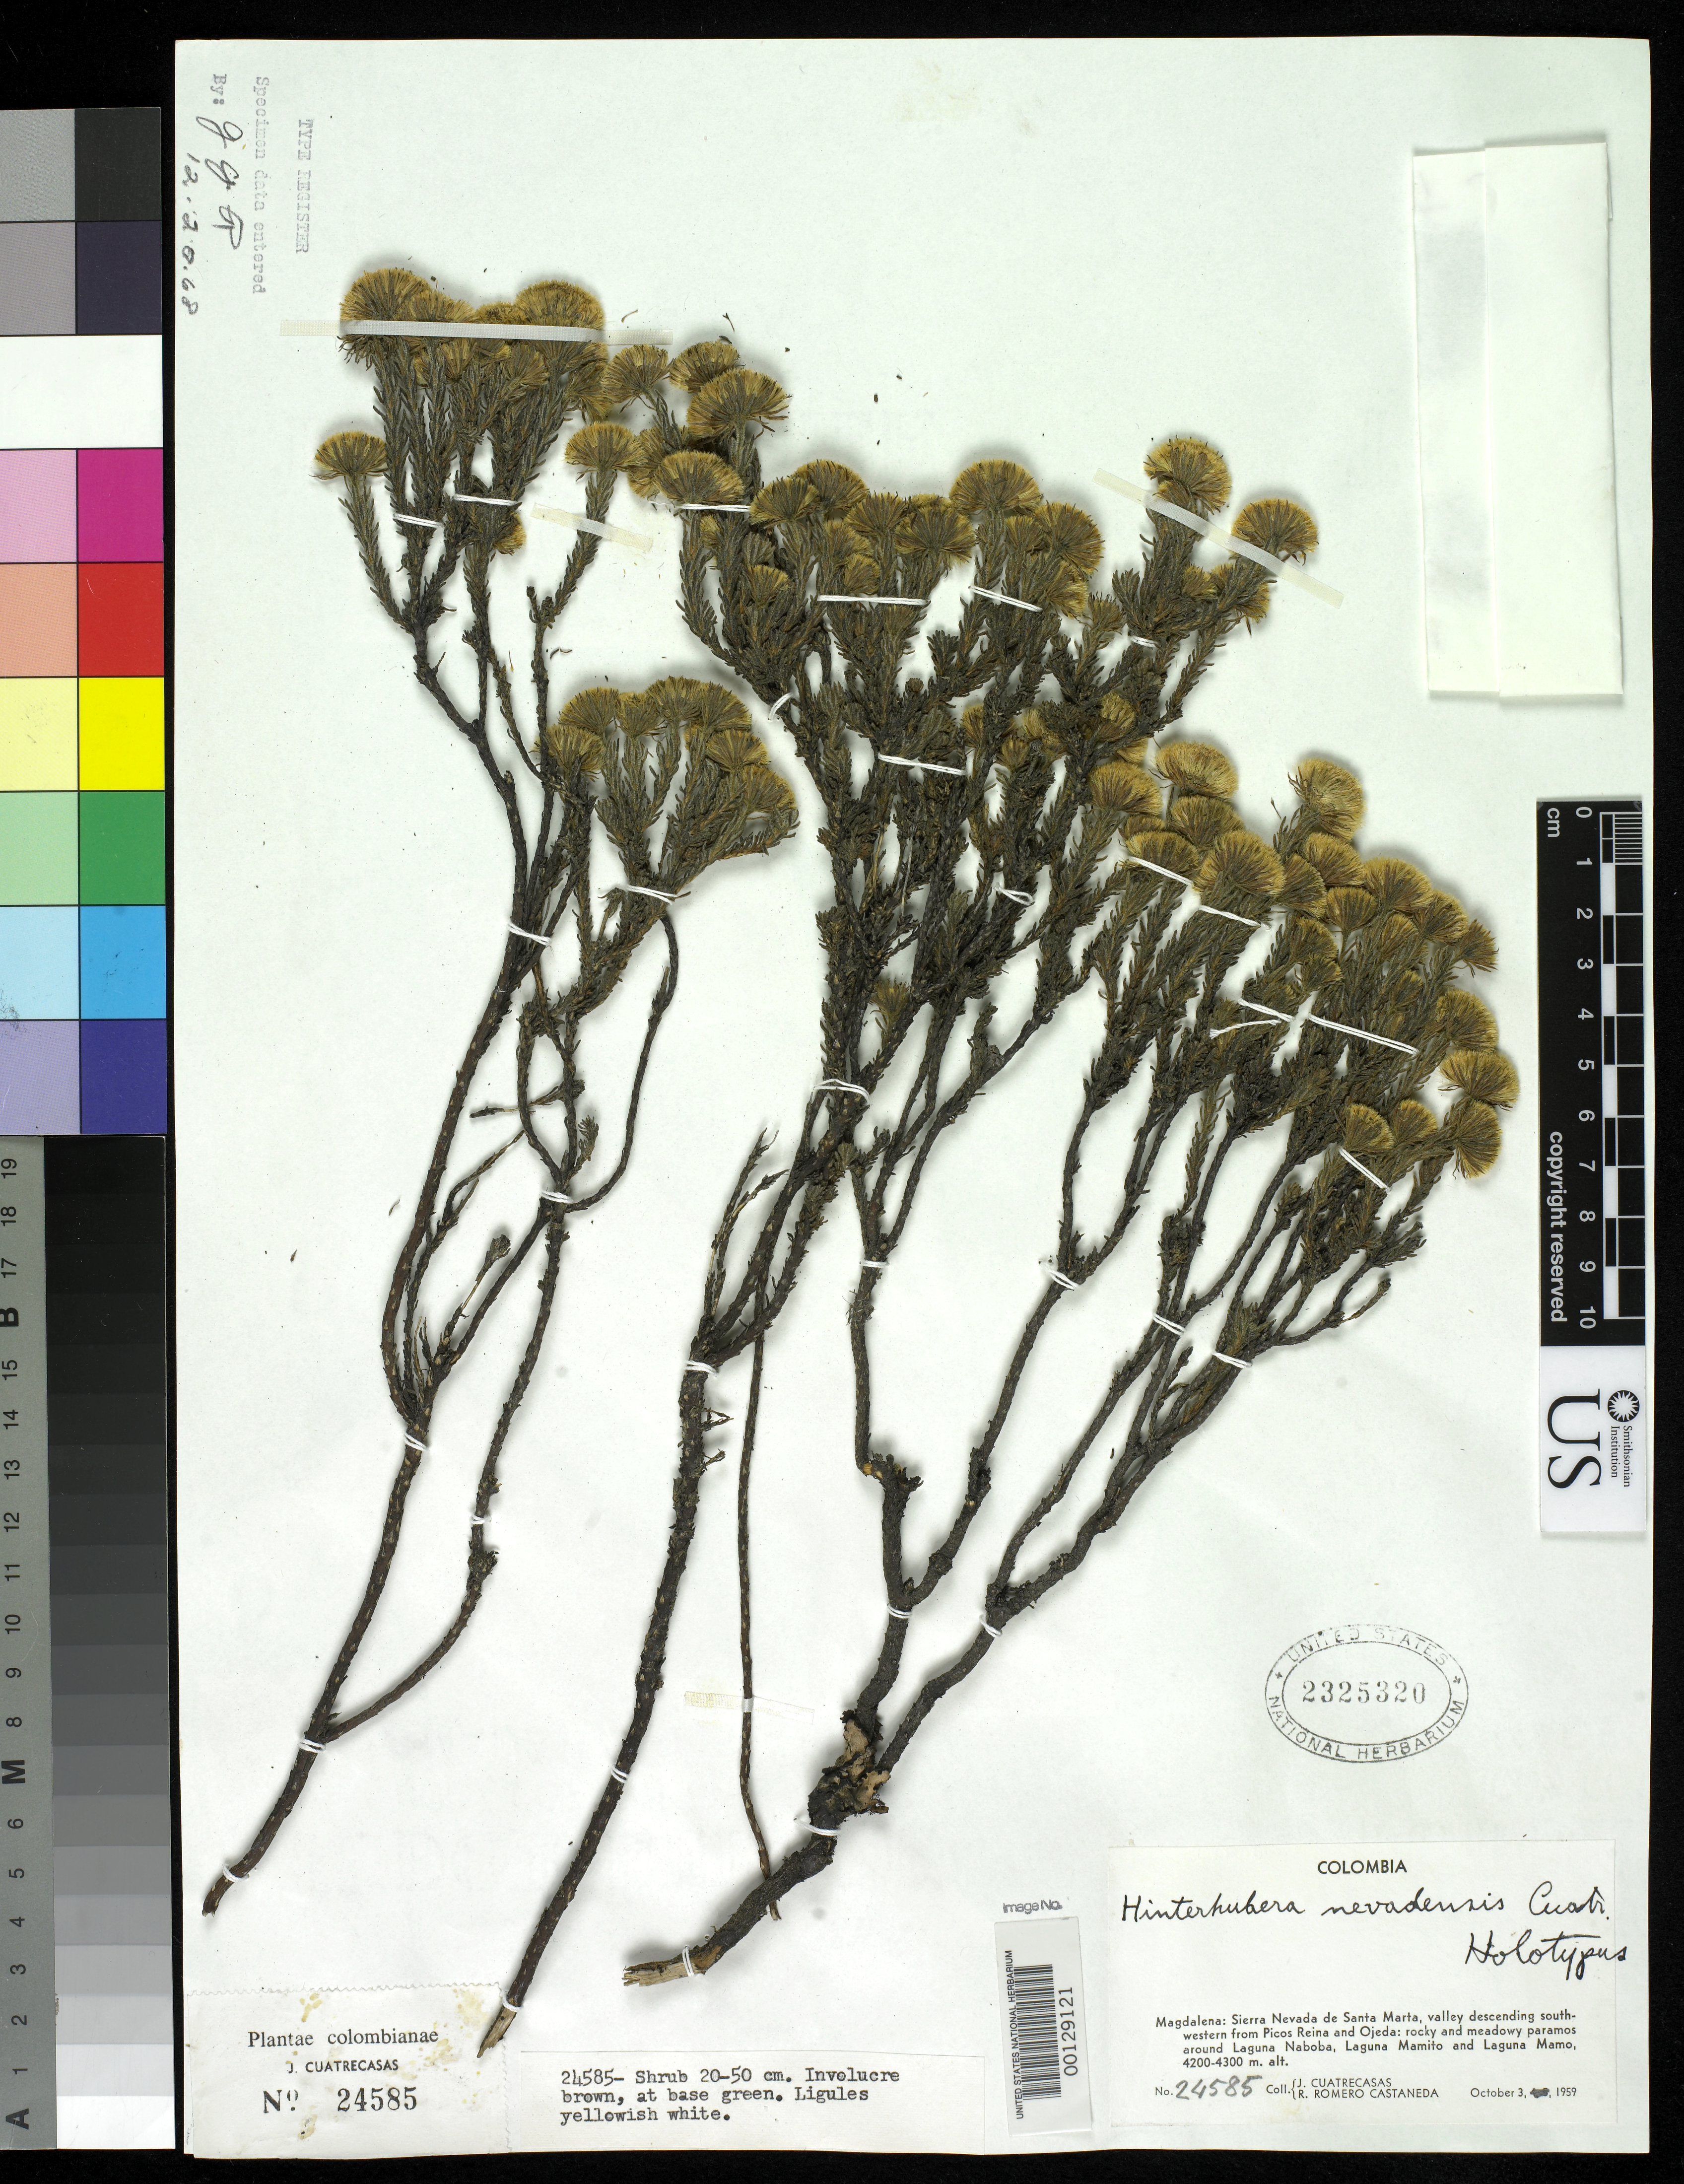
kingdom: Plantae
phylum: Tracheophyta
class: Magnoliopsida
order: Asterales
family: Asteraceae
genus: Hinterhubera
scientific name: Hinterhubera nevadensis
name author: Cuatrec.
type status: Holotype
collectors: J. Cuatrecasas & R. Romero Castañeda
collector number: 24585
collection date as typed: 03 Oct 1959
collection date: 1959-10-03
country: Colombia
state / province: Magdalena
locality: Sierra Nevada de Santa Marta.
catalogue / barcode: US 2325320